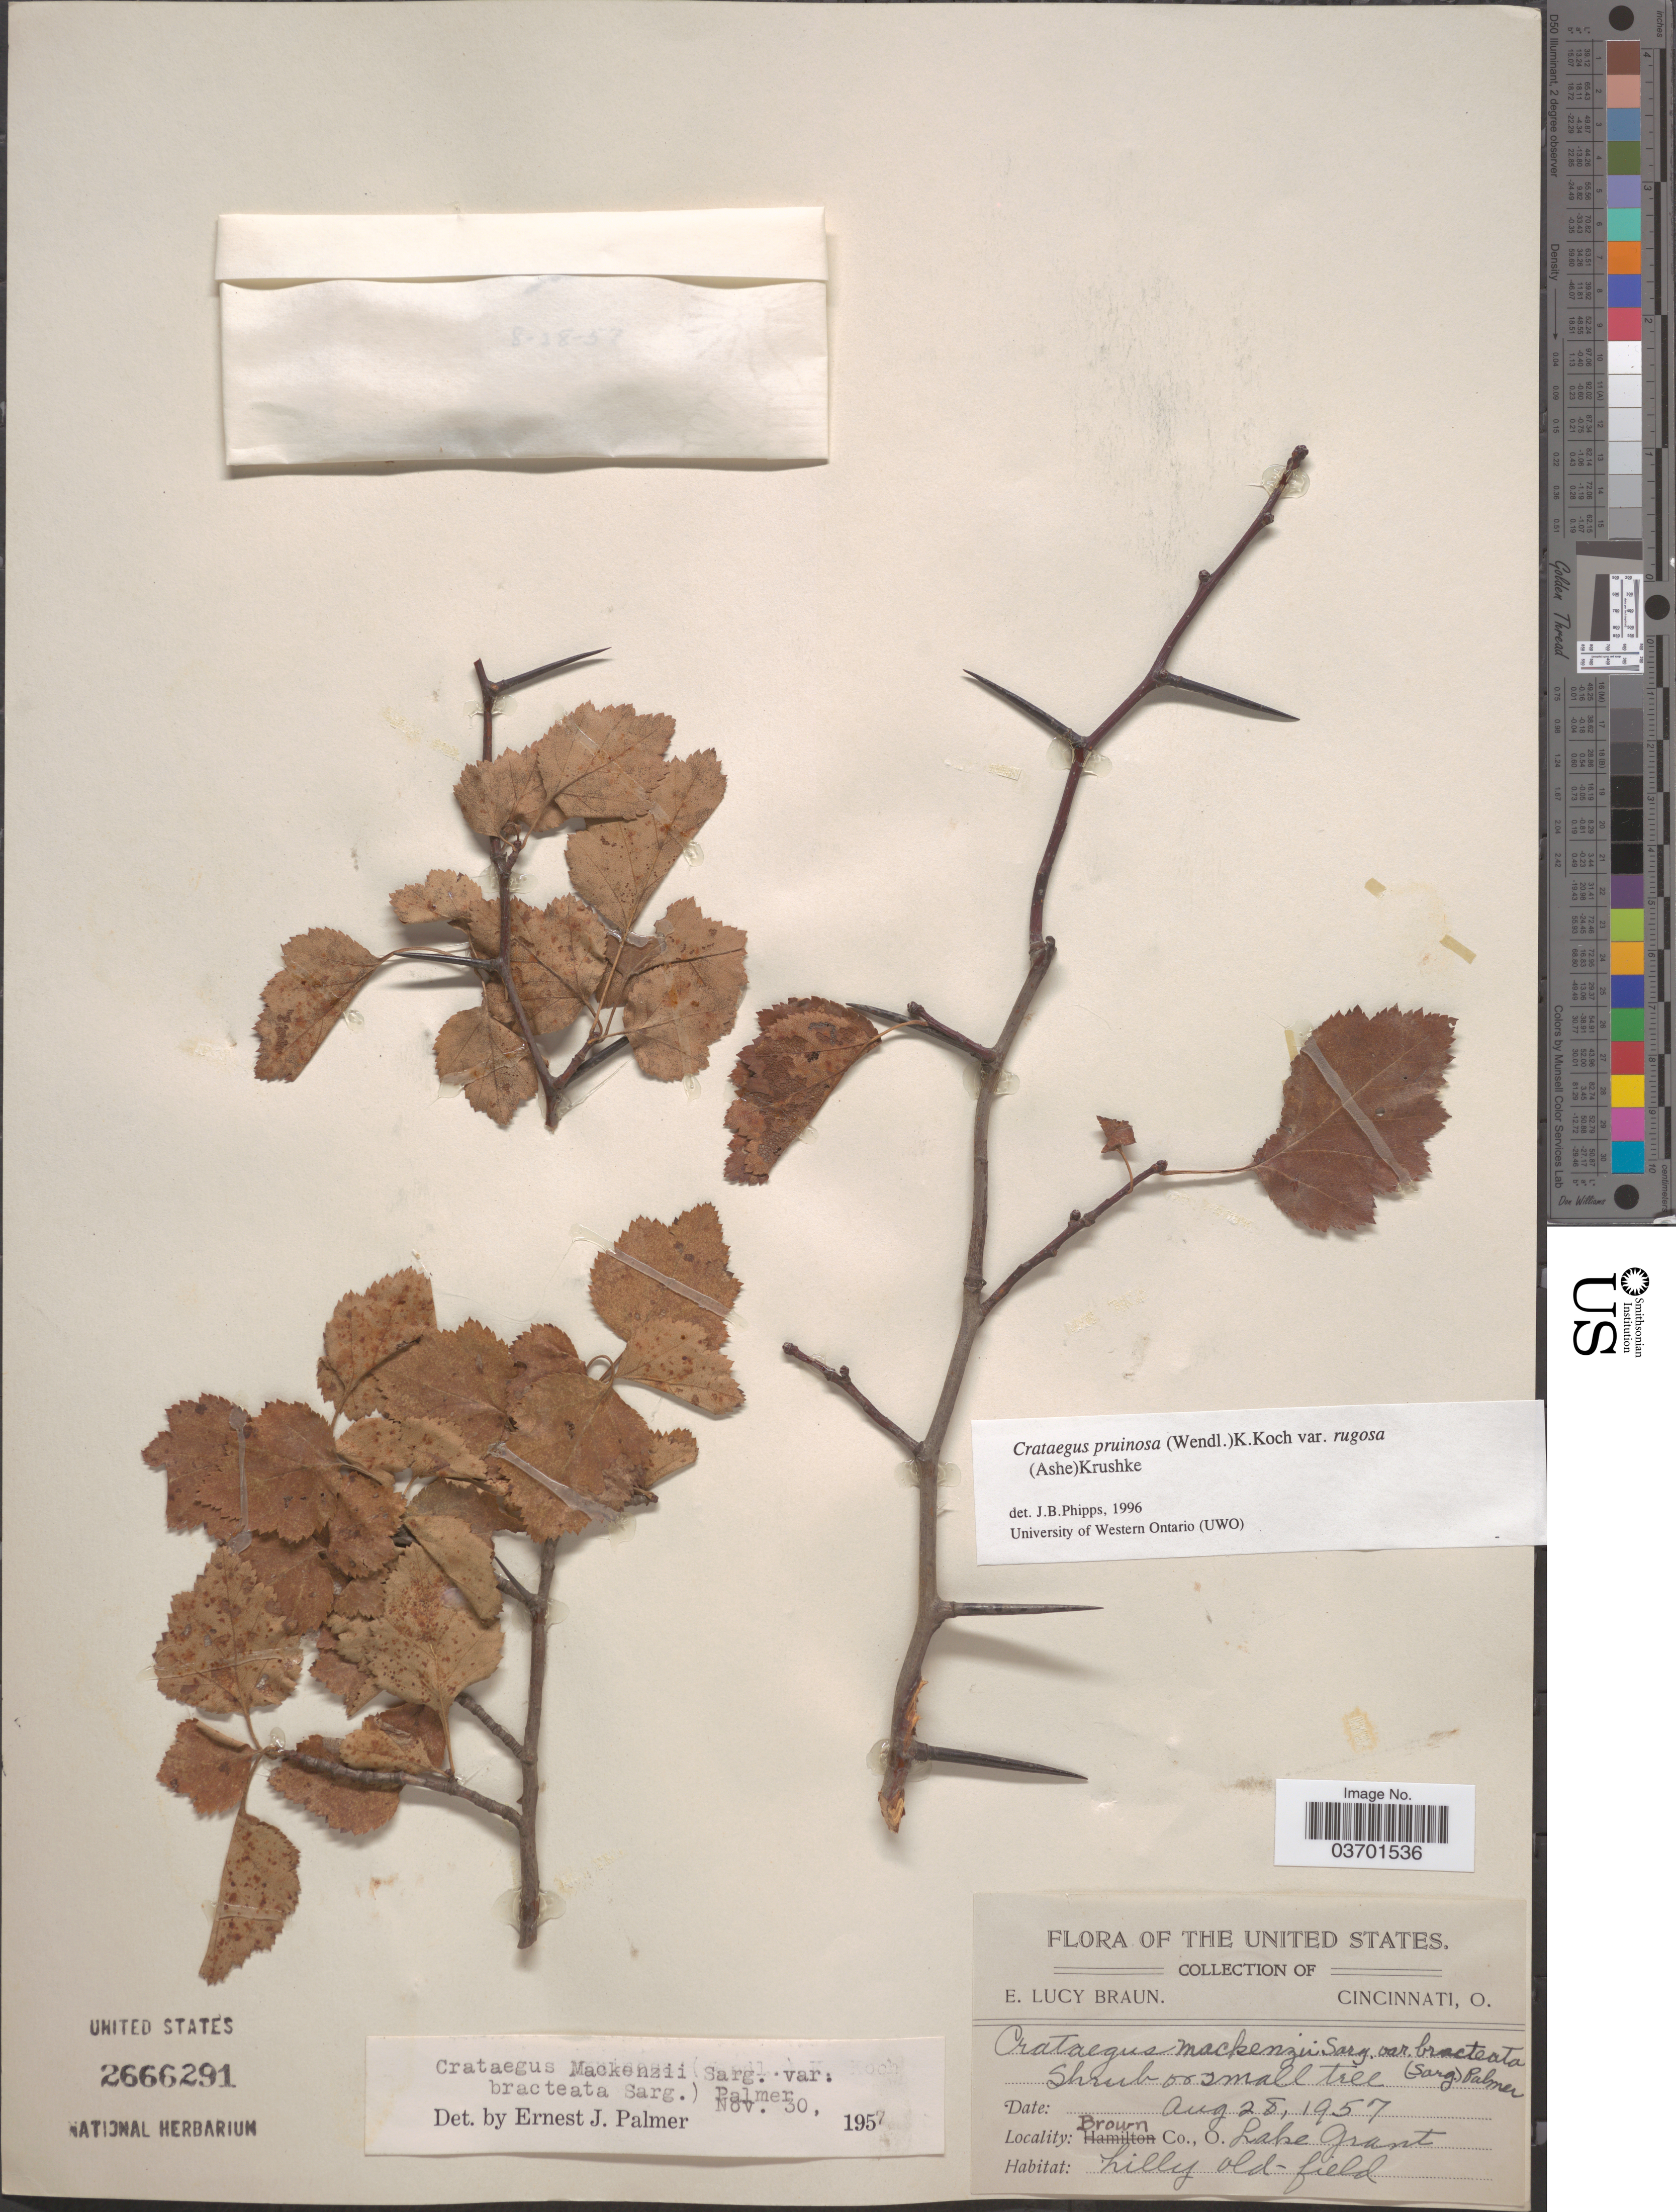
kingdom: Plantae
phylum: Tracheophyta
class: Magnoliopsida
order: Rosales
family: Rosaceae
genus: Crataegus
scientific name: Crataegus pruinosa var. rugosa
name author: (Ashe) Kruschke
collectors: E. L. Braun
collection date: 1957-08-28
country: United States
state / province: Ohio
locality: Brown Co., Lake Grant.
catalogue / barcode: US 2666291